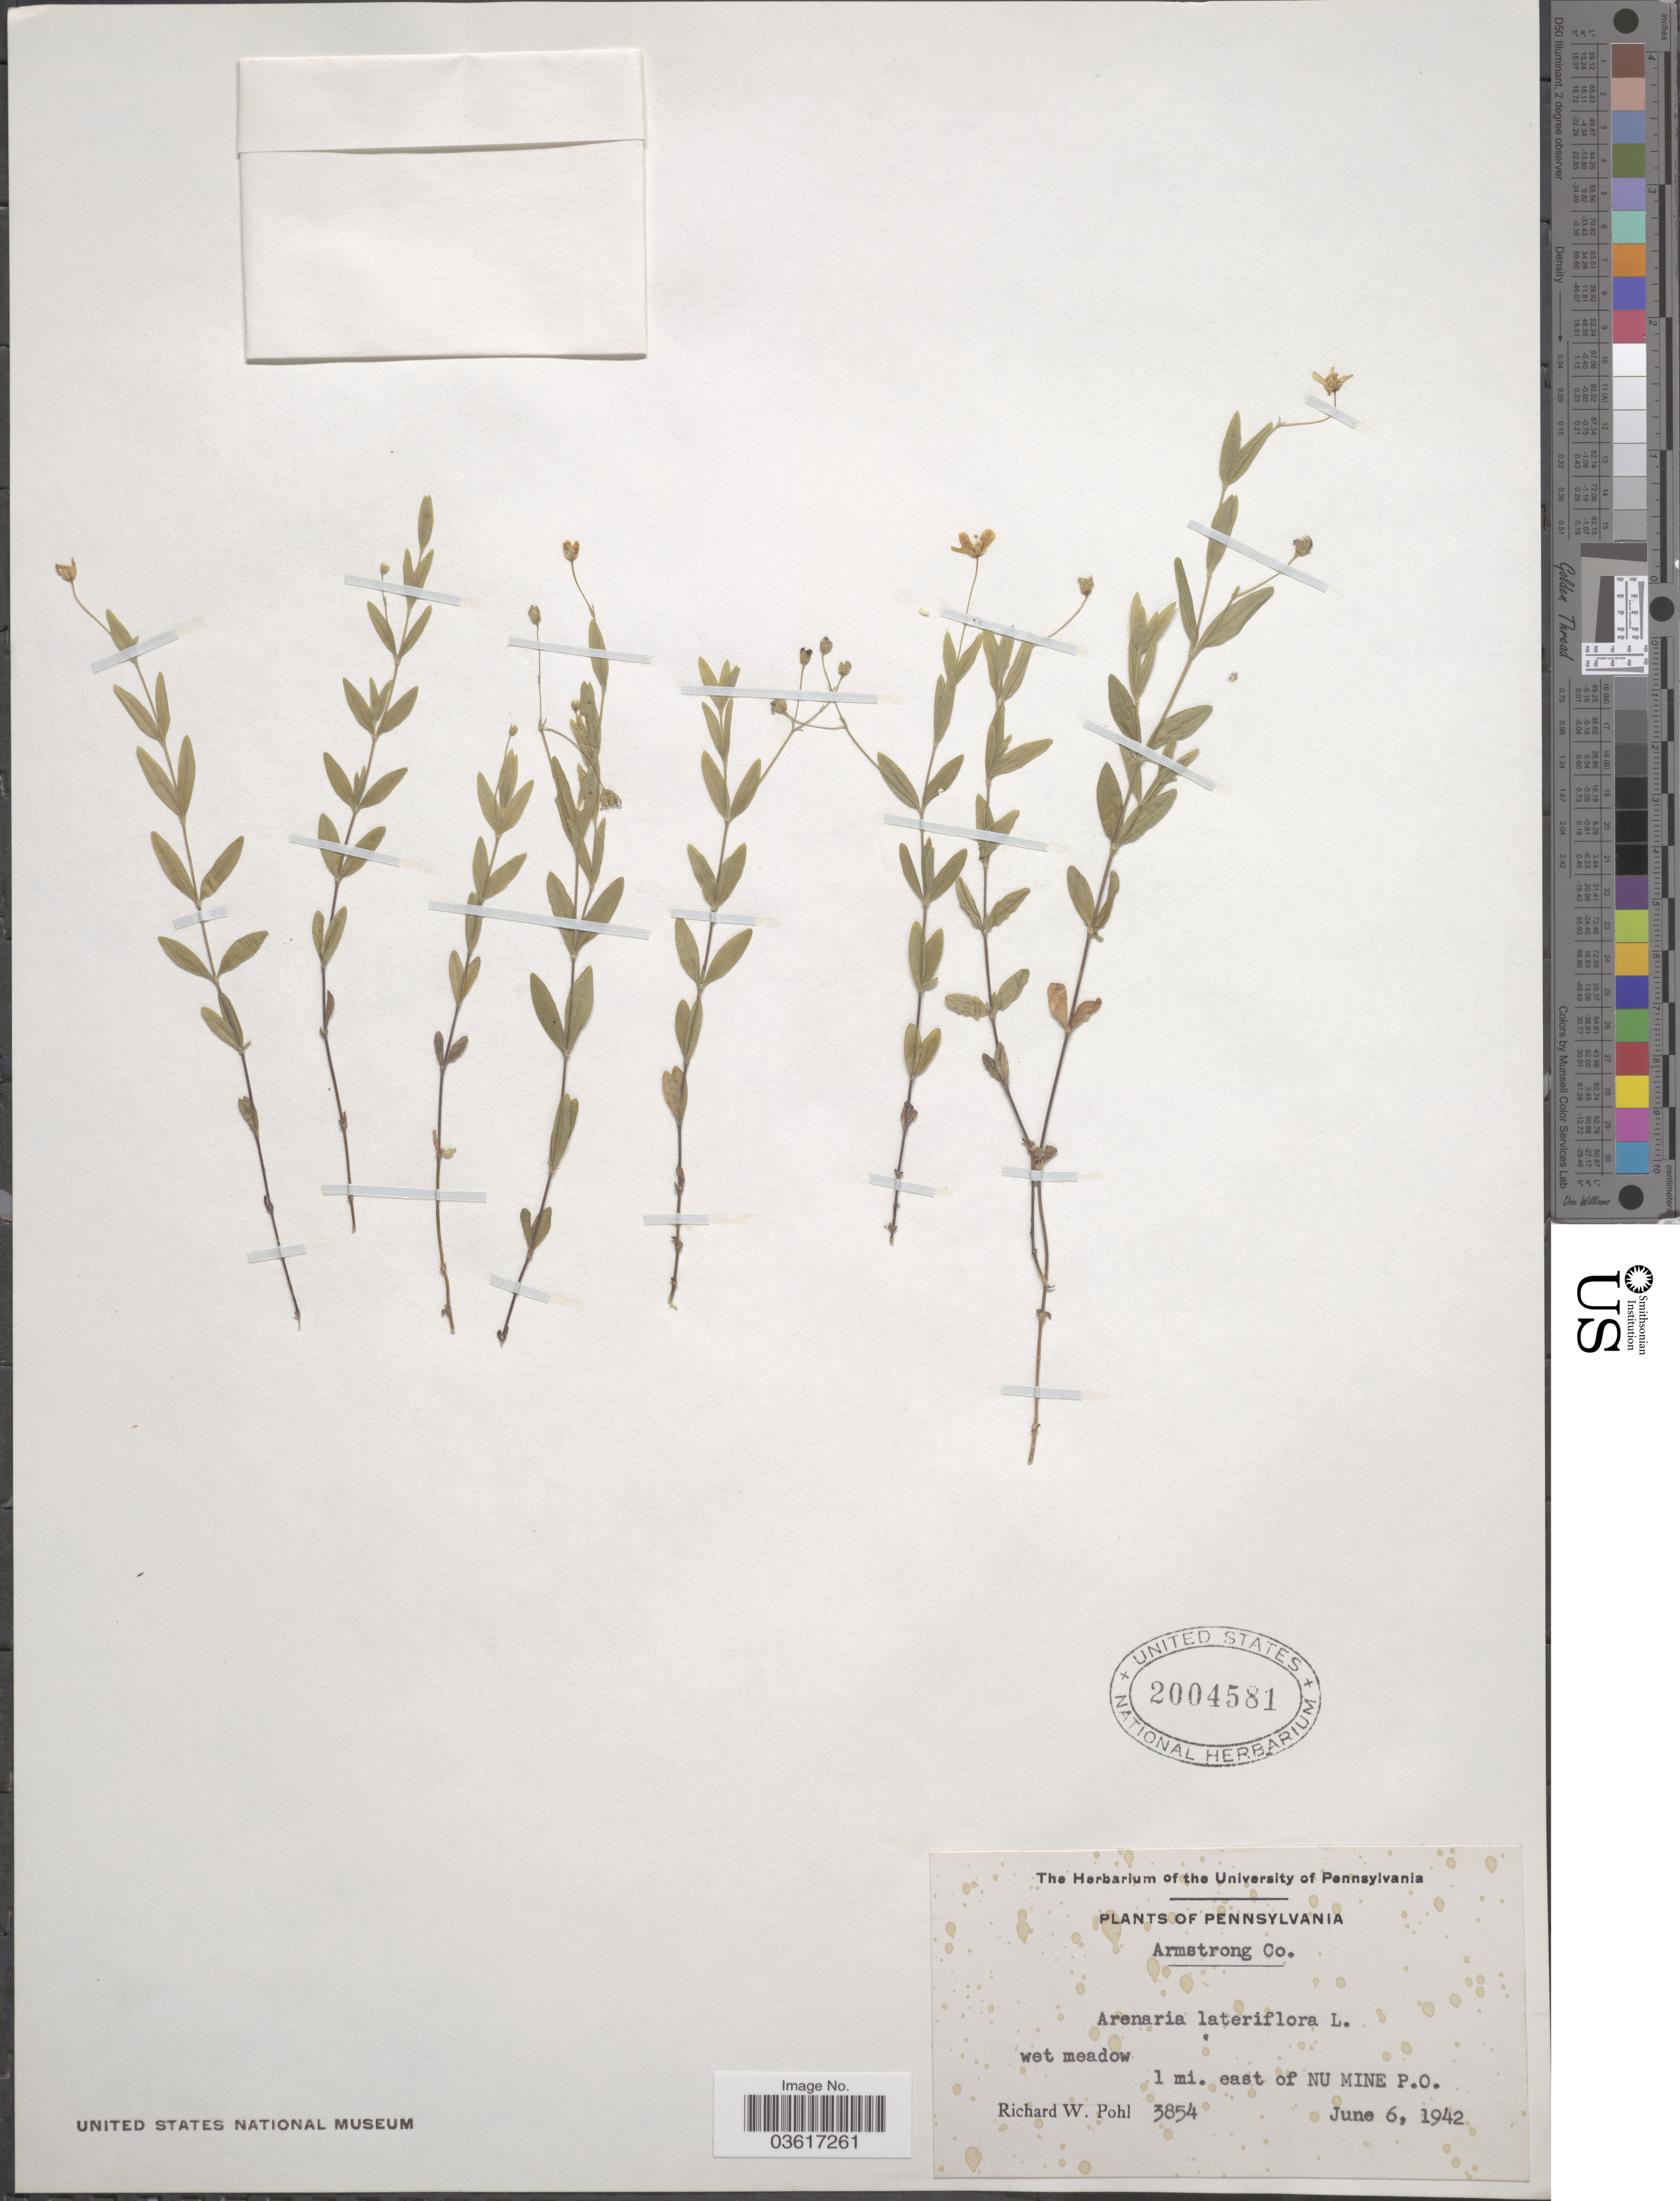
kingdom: Plantae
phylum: Tracheophyta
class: Magnoliopsida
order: Caryophyllales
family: Caryophyllaceae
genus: Moehringia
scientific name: Moehringia lateriflora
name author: (L.) Fenzl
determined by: Strong, Mark T., (BOT), Smithsonian Institution - National Museum of Natural History (UNITED STATES)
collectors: R. W. Pohl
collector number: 3854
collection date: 1942-06-06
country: United States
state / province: Pennsylvania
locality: Armstrong Co. 1 mi. east of Nu Mine P. O.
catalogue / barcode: US 2004581